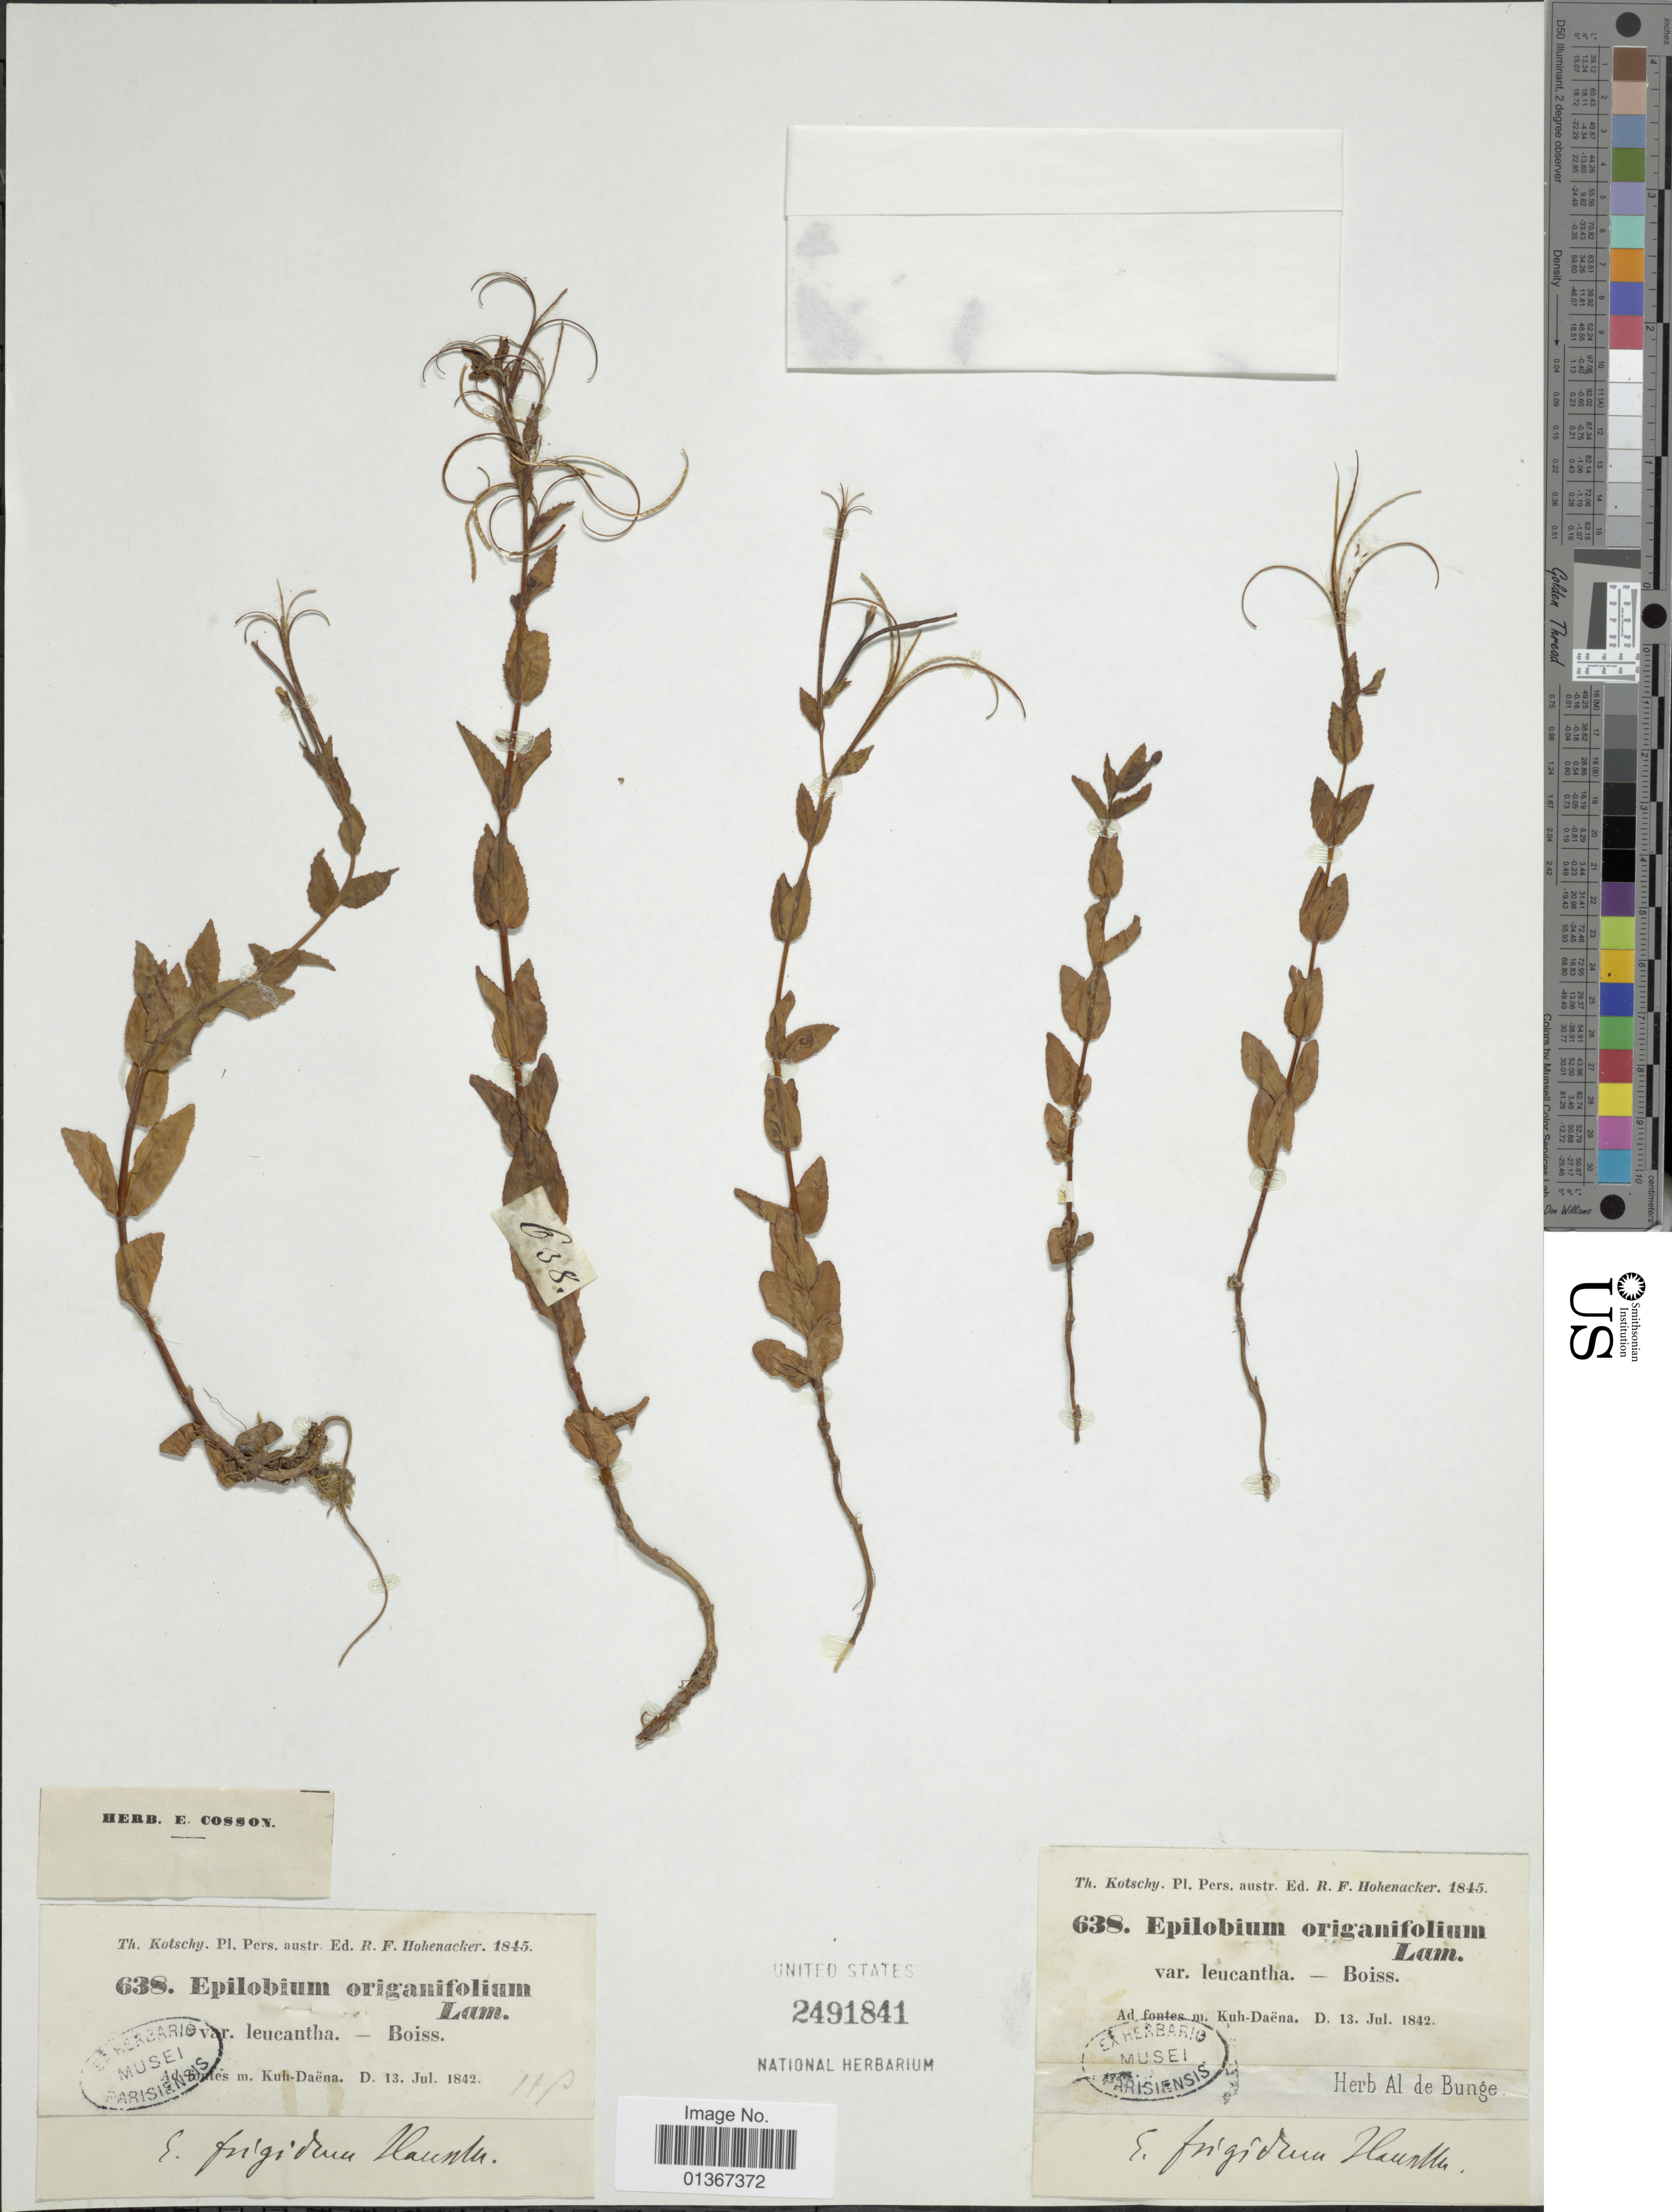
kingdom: Plantae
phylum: Tracheophyta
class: Magnoliopsida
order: Myrtales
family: Onagraceae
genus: Epilobium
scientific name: Epilobium frigidum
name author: Hausskn.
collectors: K. G. Kotschy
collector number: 638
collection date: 1842-07-13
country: Iran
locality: Ad fontes m. Kuh-Daëna.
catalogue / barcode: US 2491841